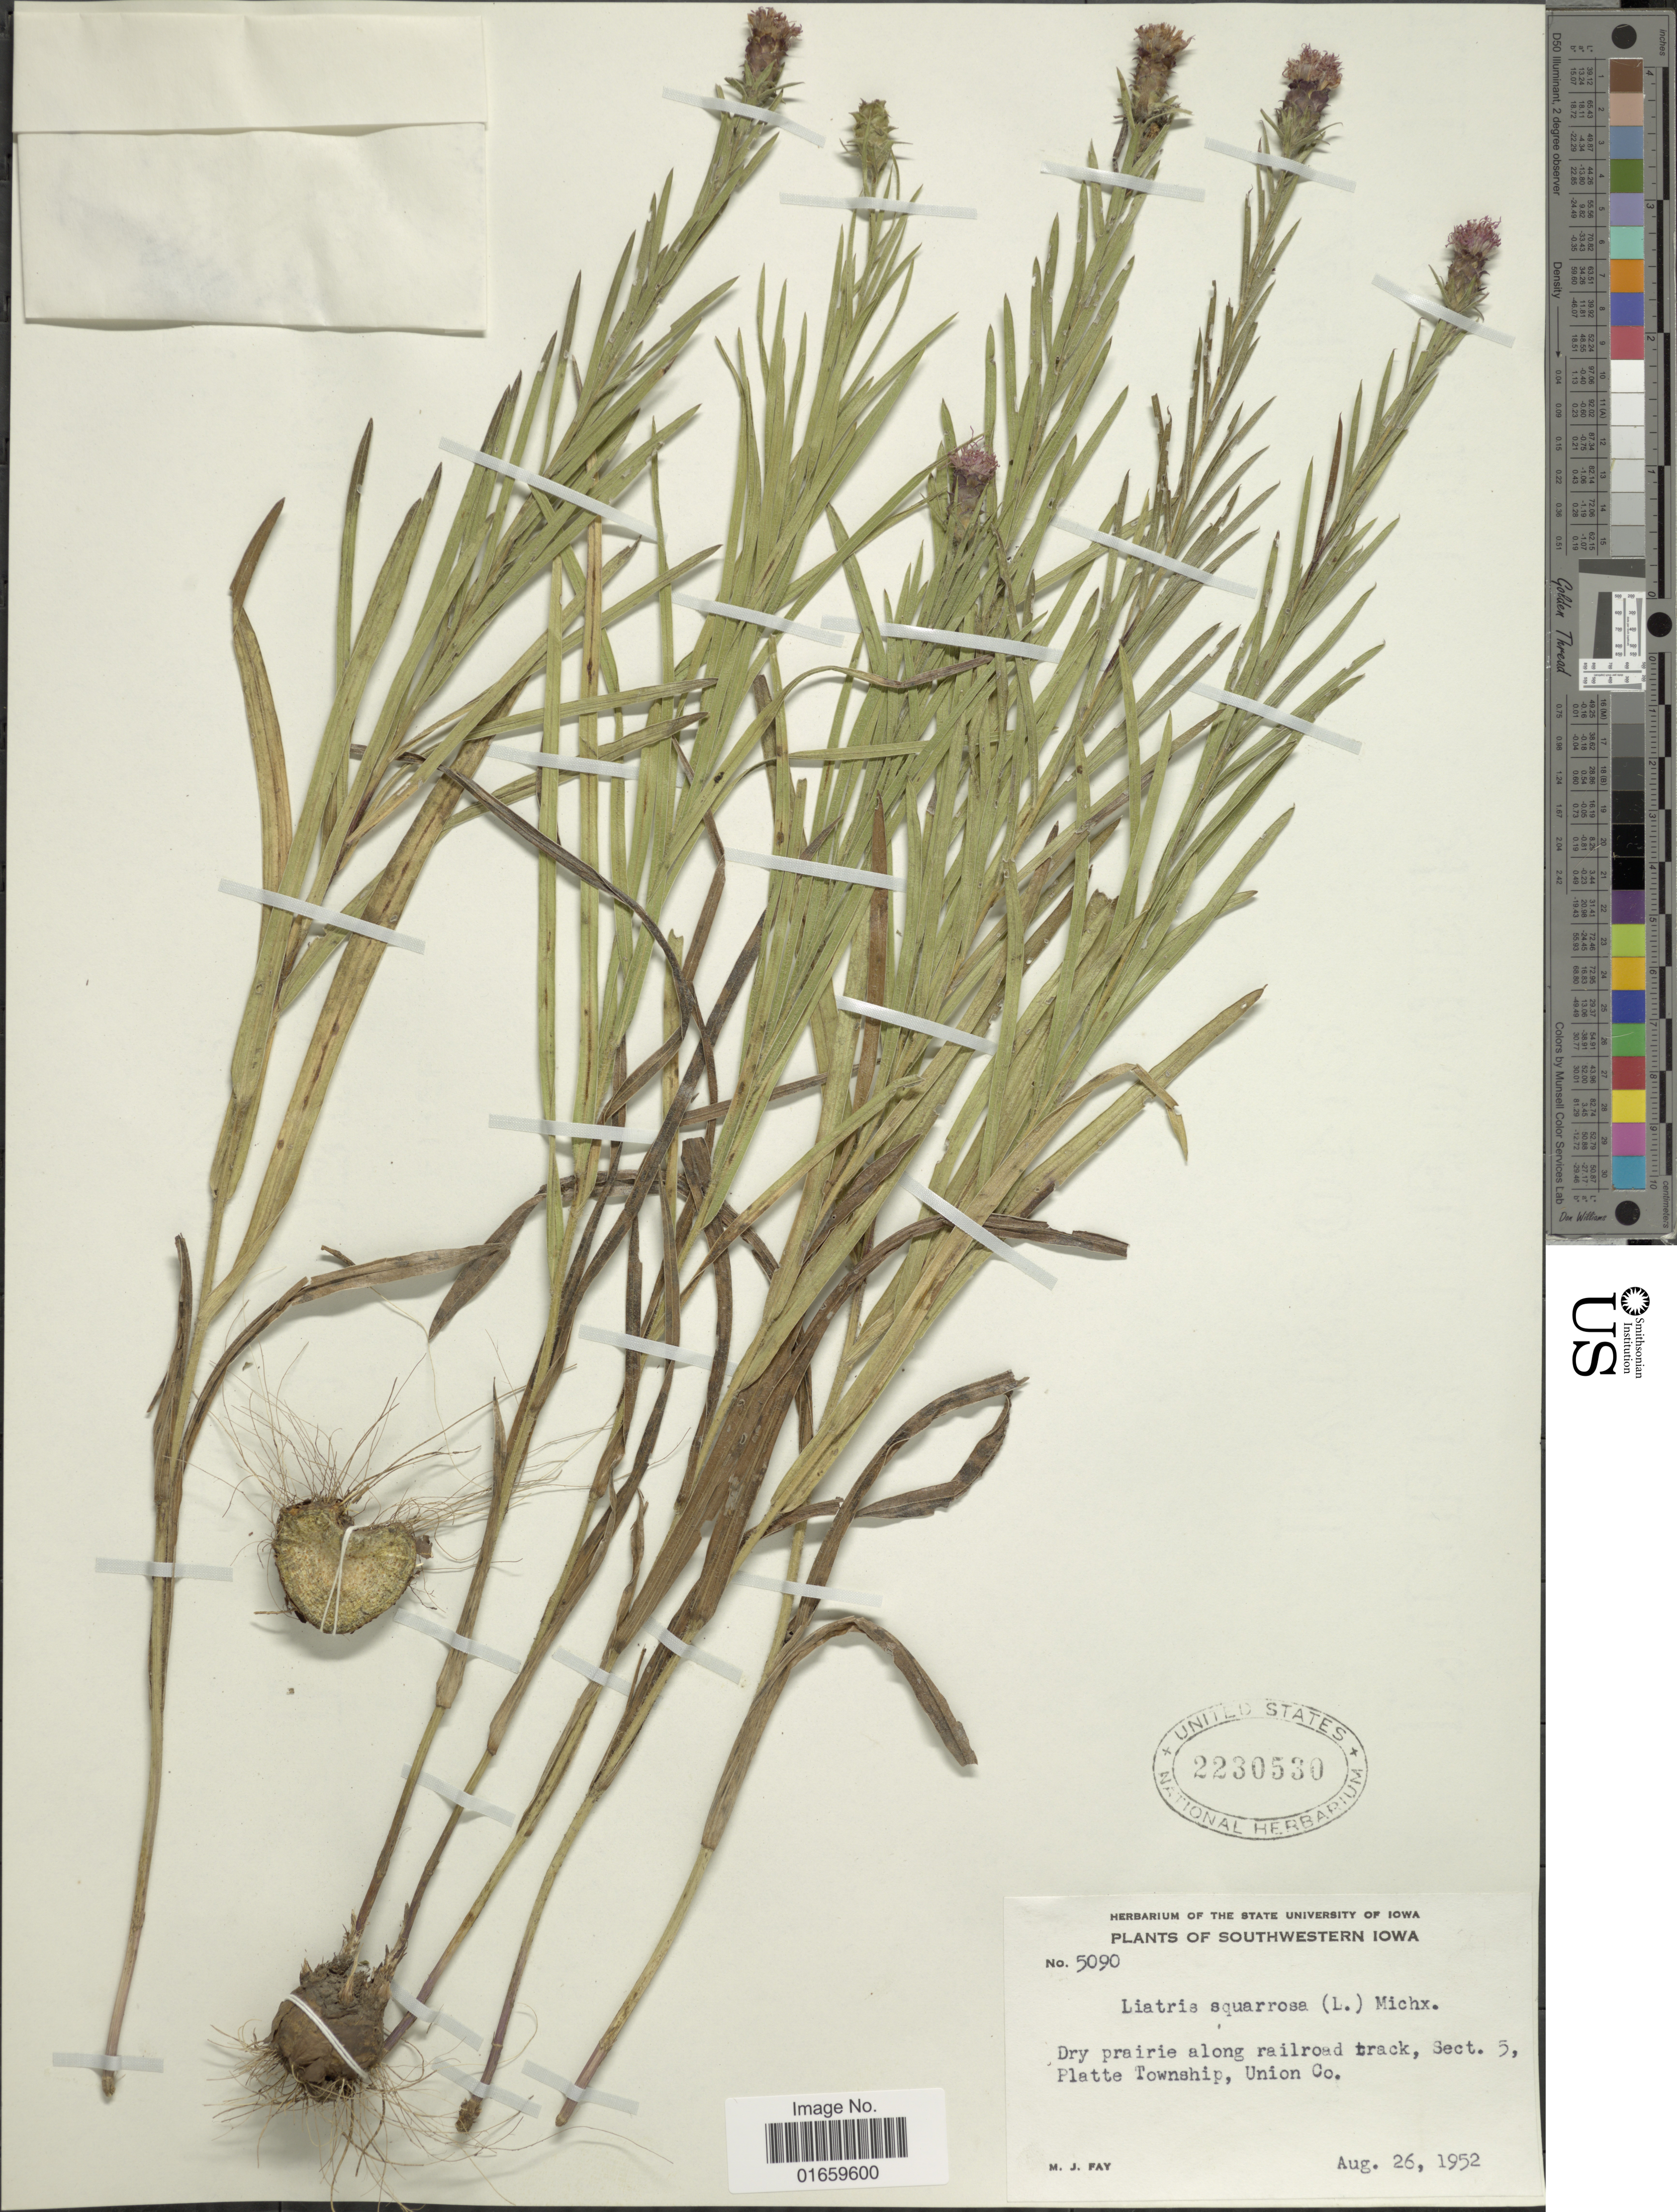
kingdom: Plantae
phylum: Tracheophyta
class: Magnoliopsida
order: Asterales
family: Asteraceae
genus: Liatris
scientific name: Liatris squarrosa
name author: (L.) Michx.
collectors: M. Fay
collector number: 5090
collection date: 1952-08-26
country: United States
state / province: Iowa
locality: Southwestern Iowa, Sect. 5, Platte Township, Union Co.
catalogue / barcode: US 2230530